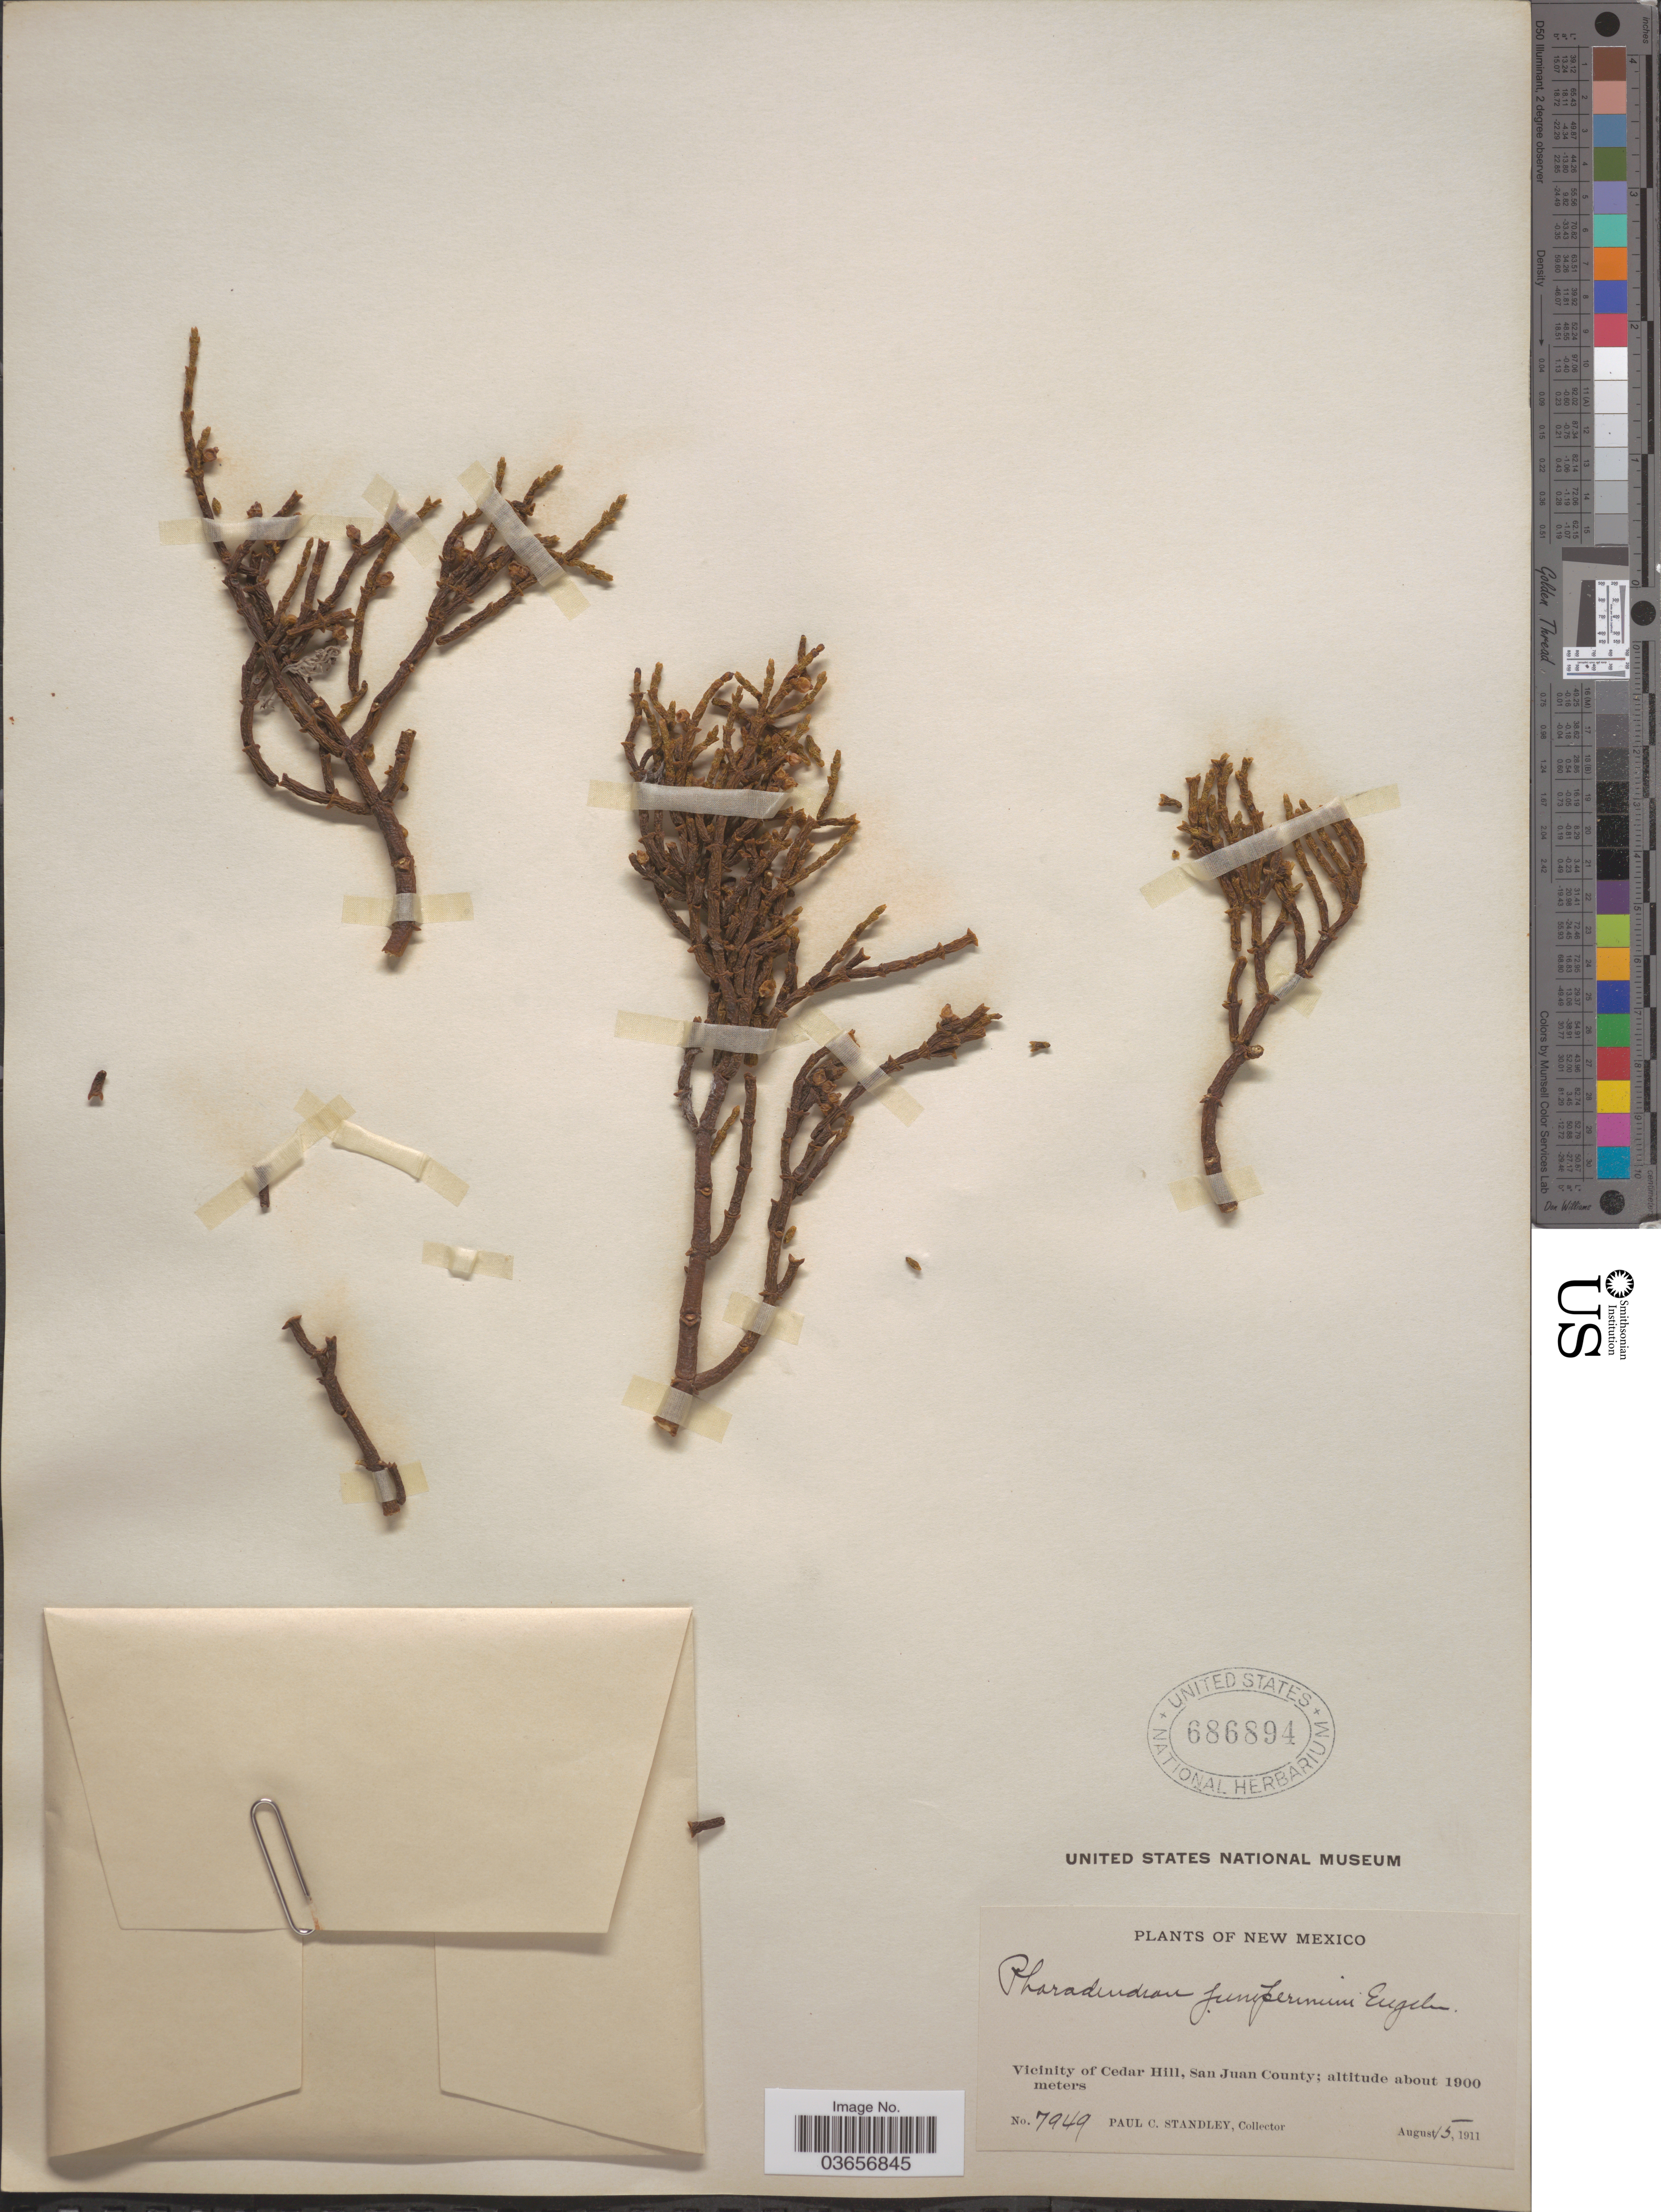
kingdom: Plantae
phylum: Tracheophyta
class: Magnoliopsida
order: Santalales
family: Viscaceae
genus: Phoradendron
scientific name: Phoradendron juniperinum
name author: Engelm. ex A. Gray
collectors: P. C. Standley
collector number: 7949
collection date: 1911-08-15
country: United States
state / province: New Mexico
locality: Vicinity of Cedar Hill, San Juan County.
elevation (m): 1900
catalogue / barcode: US 686894